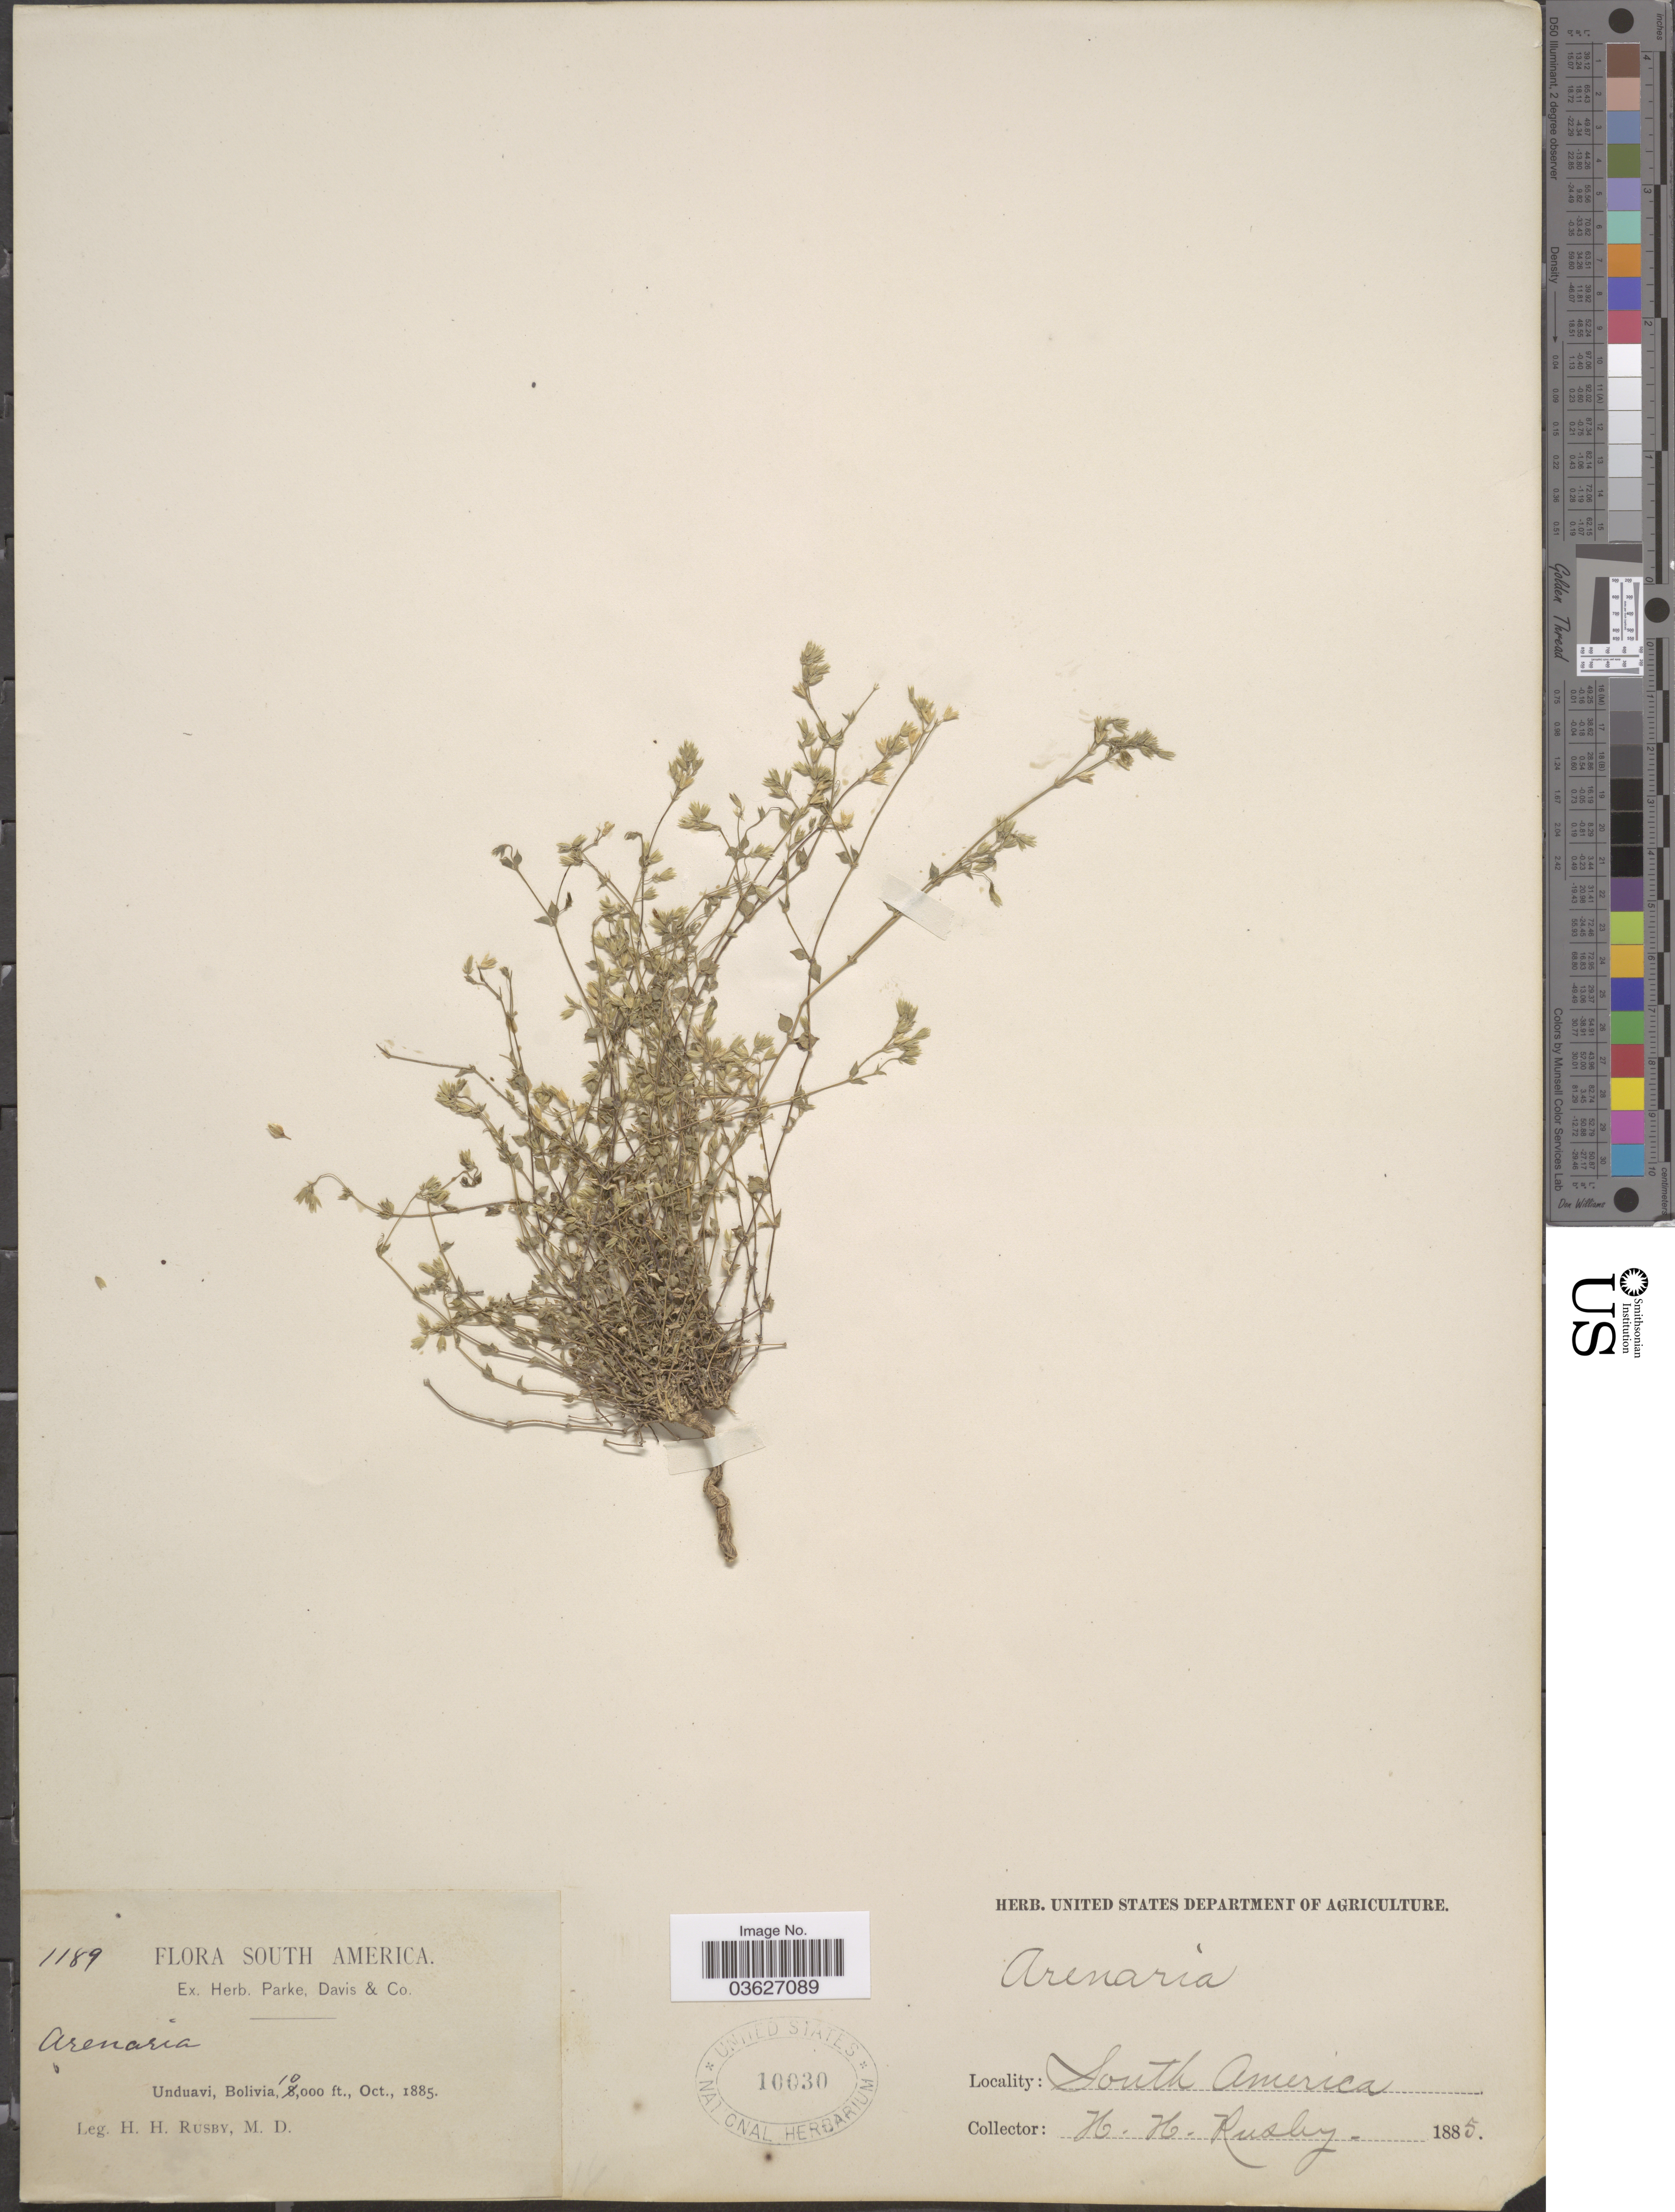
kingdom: Plantae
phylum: Tracheophyta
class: Magnoliopsida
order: Caryophyllales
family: Caryophyllaceae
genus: Drymaria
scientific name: Drymaria gracilis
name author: Cham. & Schltdl.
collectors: H. H. Rusby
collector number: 1189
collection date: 1885-10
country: Bolivia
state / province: La Paz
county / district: Nor Yungas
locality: Unduavi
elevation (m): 3048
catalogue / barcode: US 10030